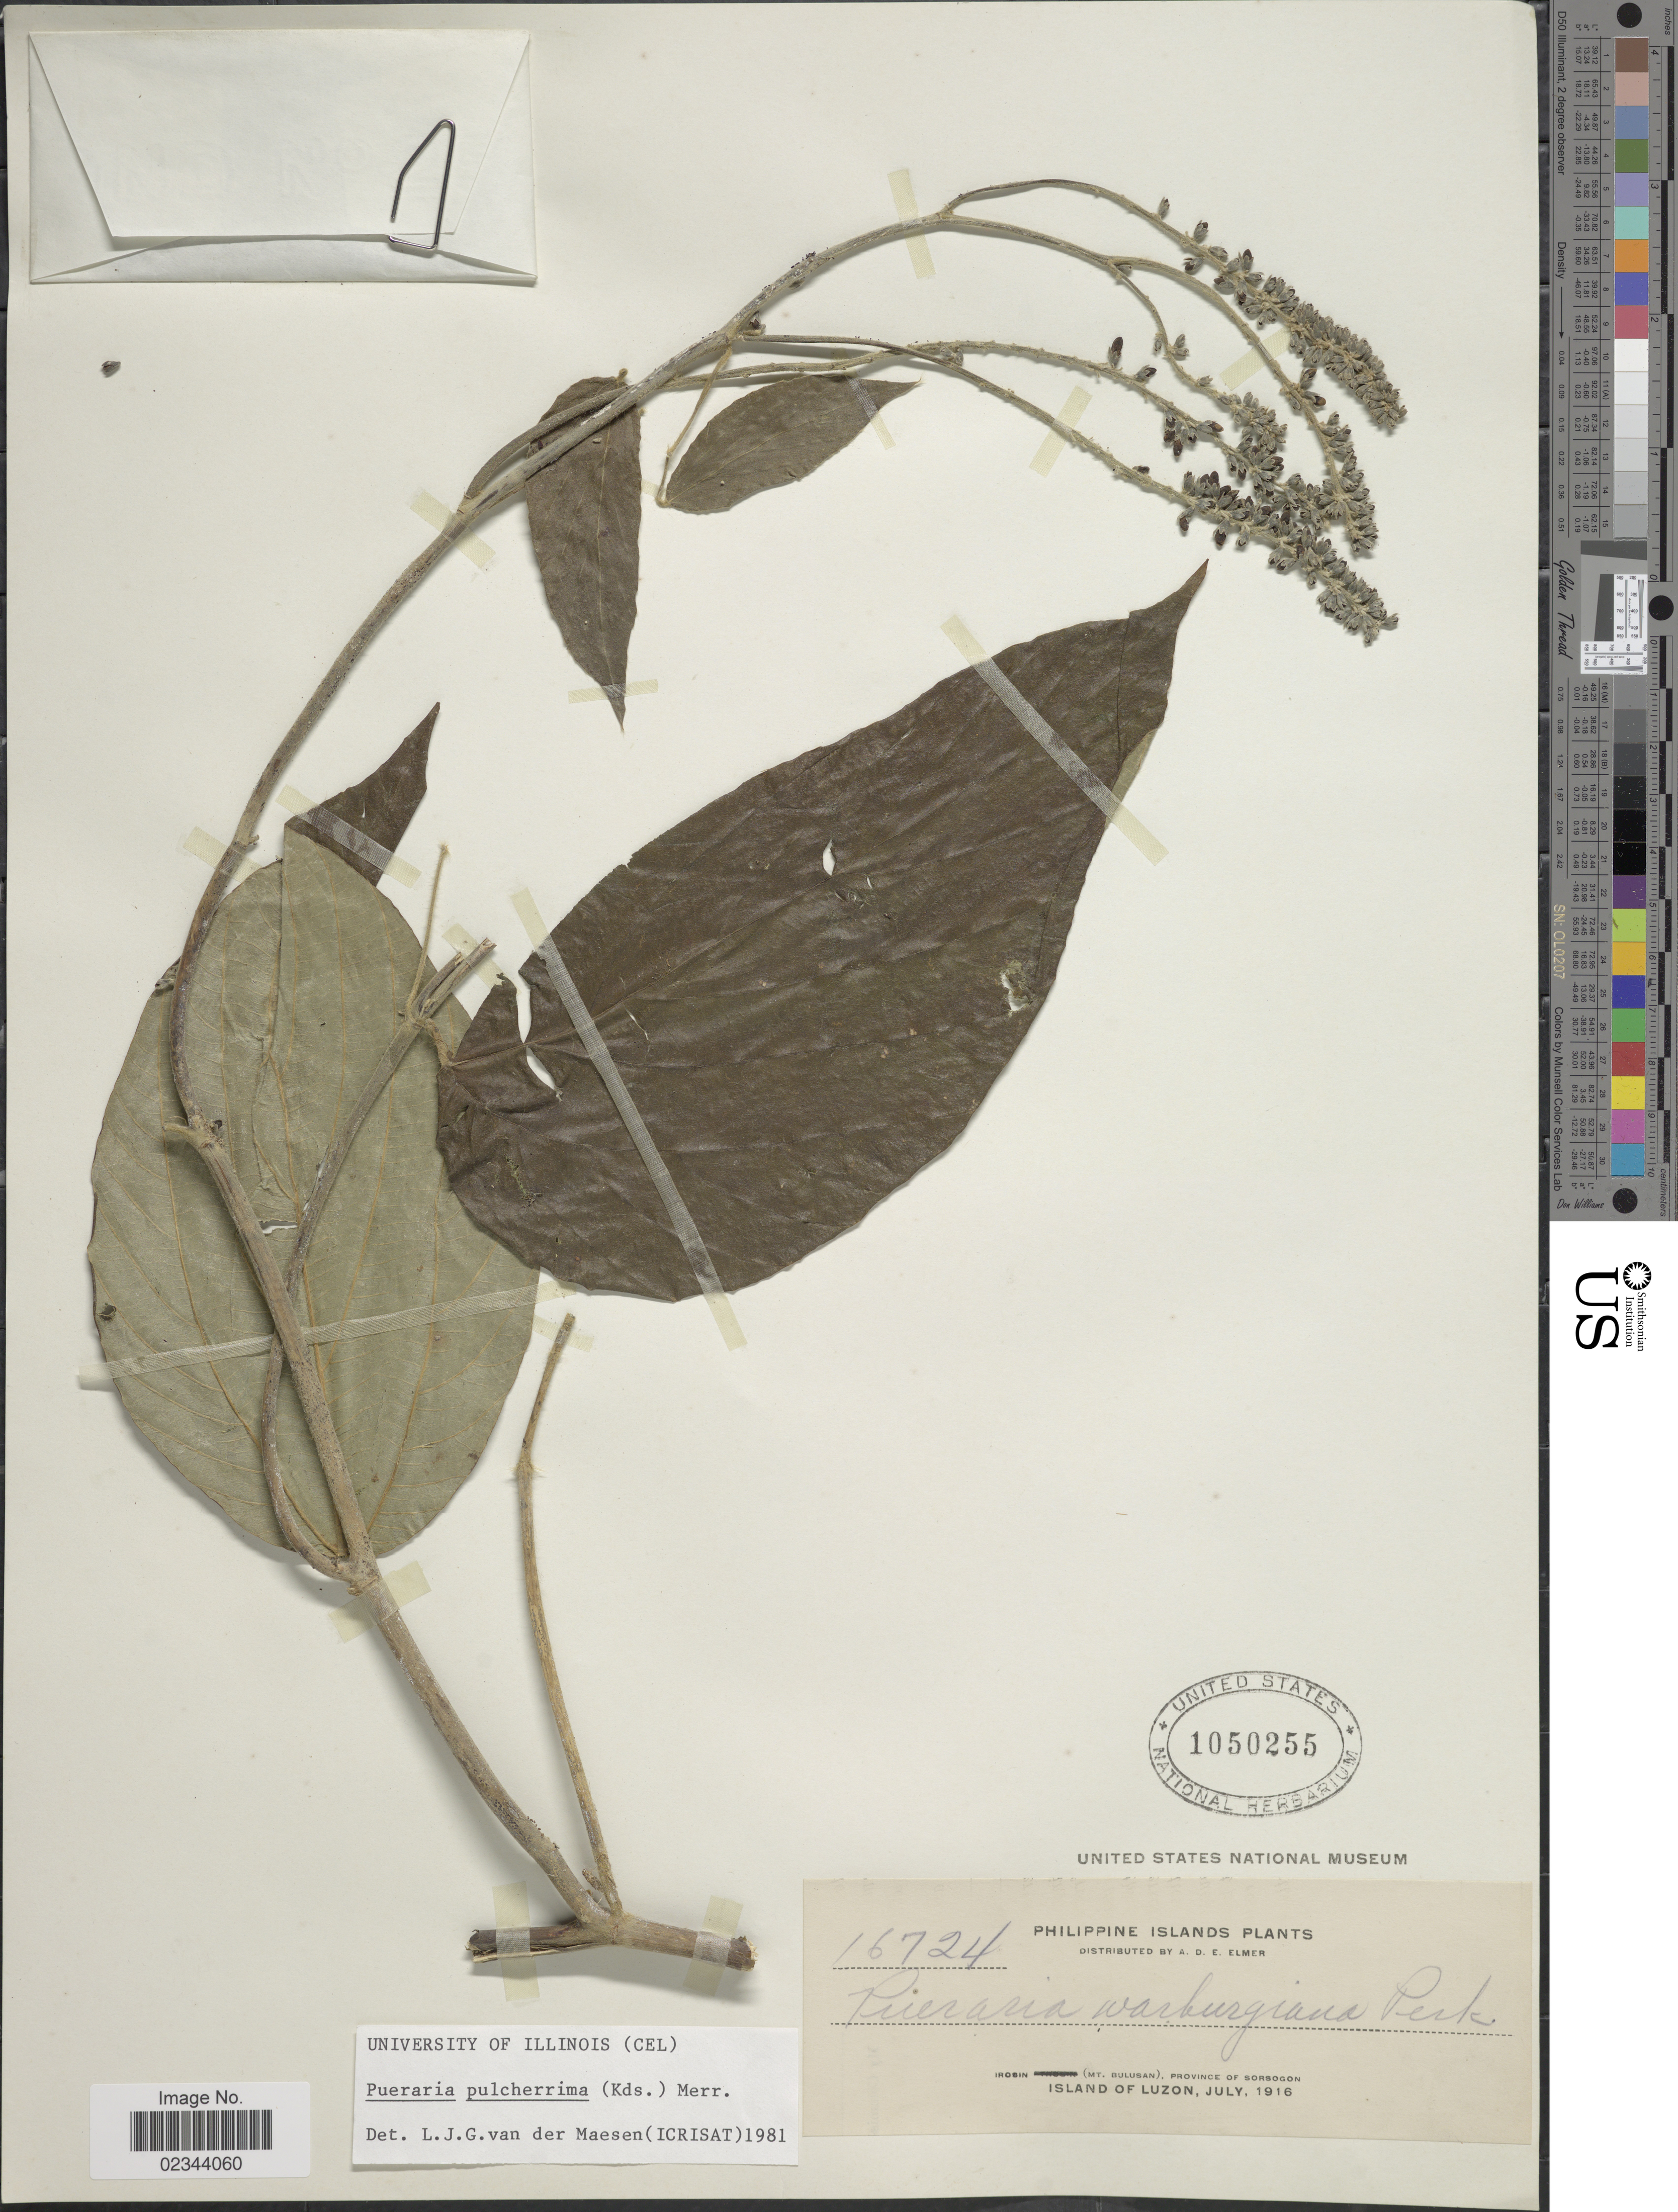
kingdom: Plantae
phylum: Tracheophyta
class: Magnoliopsida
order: Fabales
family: Fabaceae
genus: Pueraria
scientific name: Pueraria pulcherrima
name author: (Koord.) Koord.-Schum.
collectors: A. D. E. Elmer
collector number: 16724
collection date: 1916-07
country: Philippines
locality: Irosin, (Mt. Bulusan) Province of Sorsogon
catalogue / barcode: US 1050255